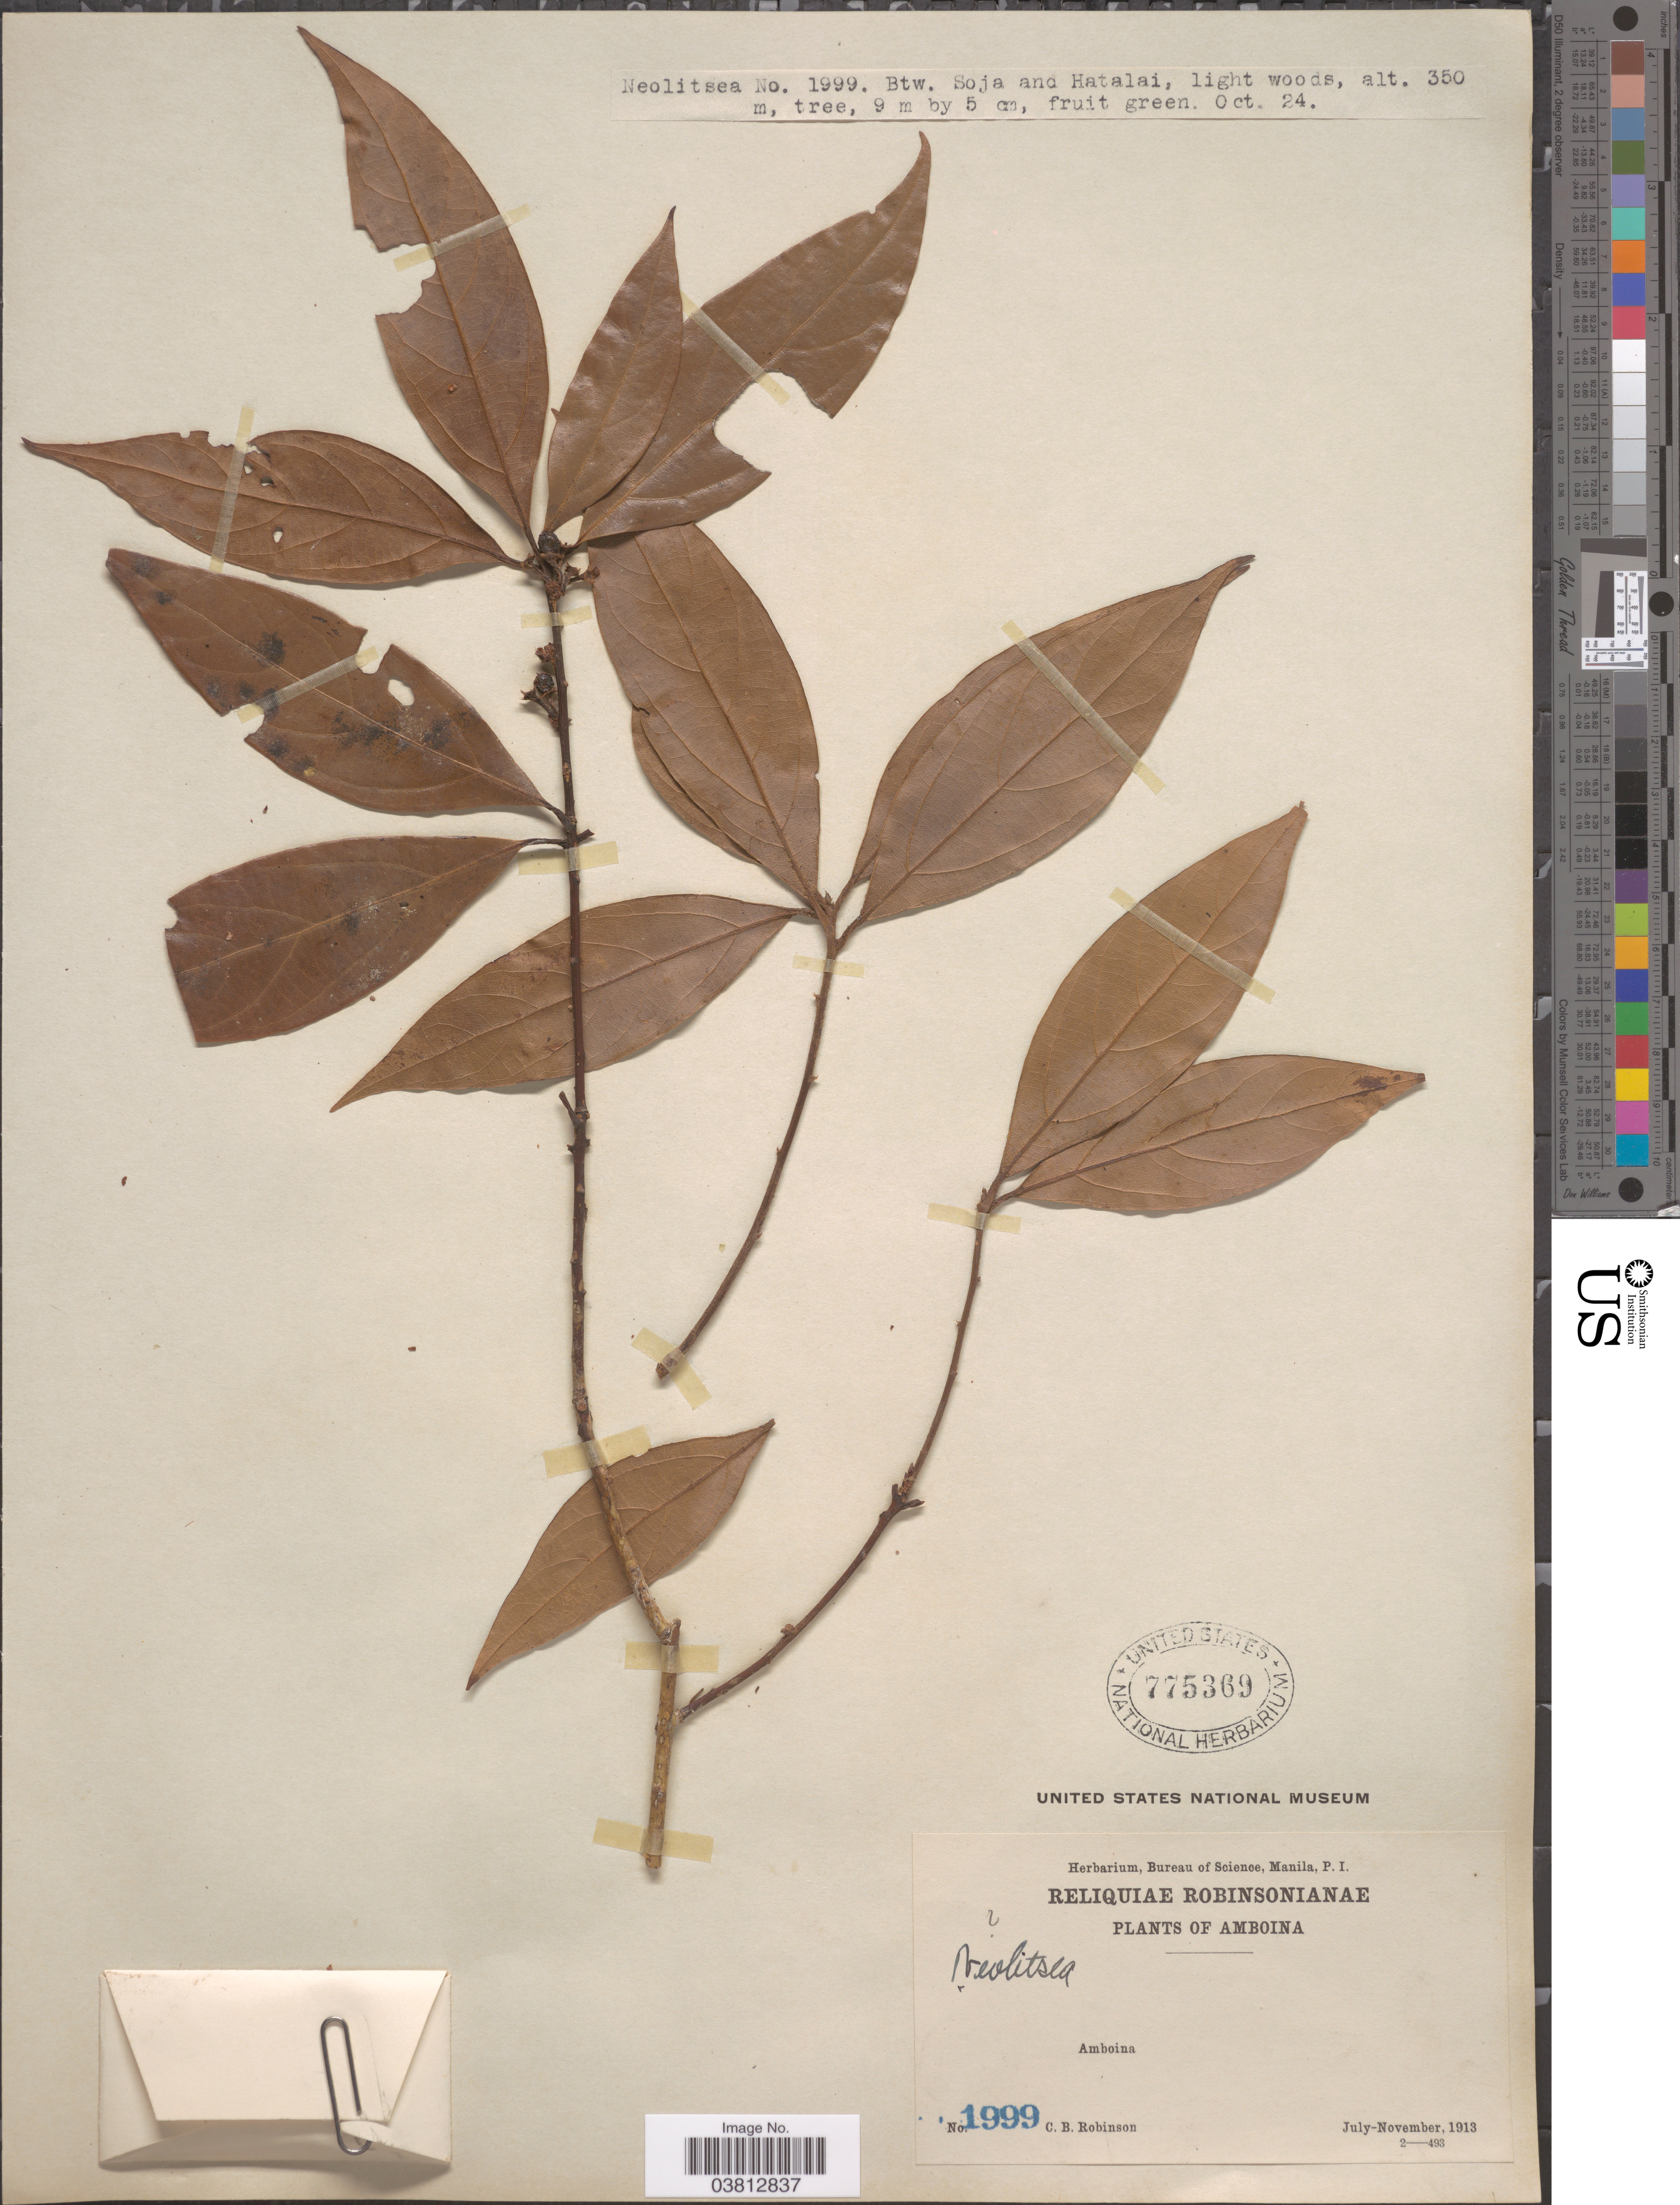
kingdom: Plantae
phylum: Tracheophyta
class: Magnoliopsida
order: Laurales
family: Lauraceae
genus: Neolitsea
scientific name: Neolitsea sp.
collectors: C. Robinson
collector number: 1999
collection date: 1913-10-24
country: Indonesia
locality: Amboina. Btw. Soja and Hatalai.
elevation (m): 350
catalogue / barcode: US 775369